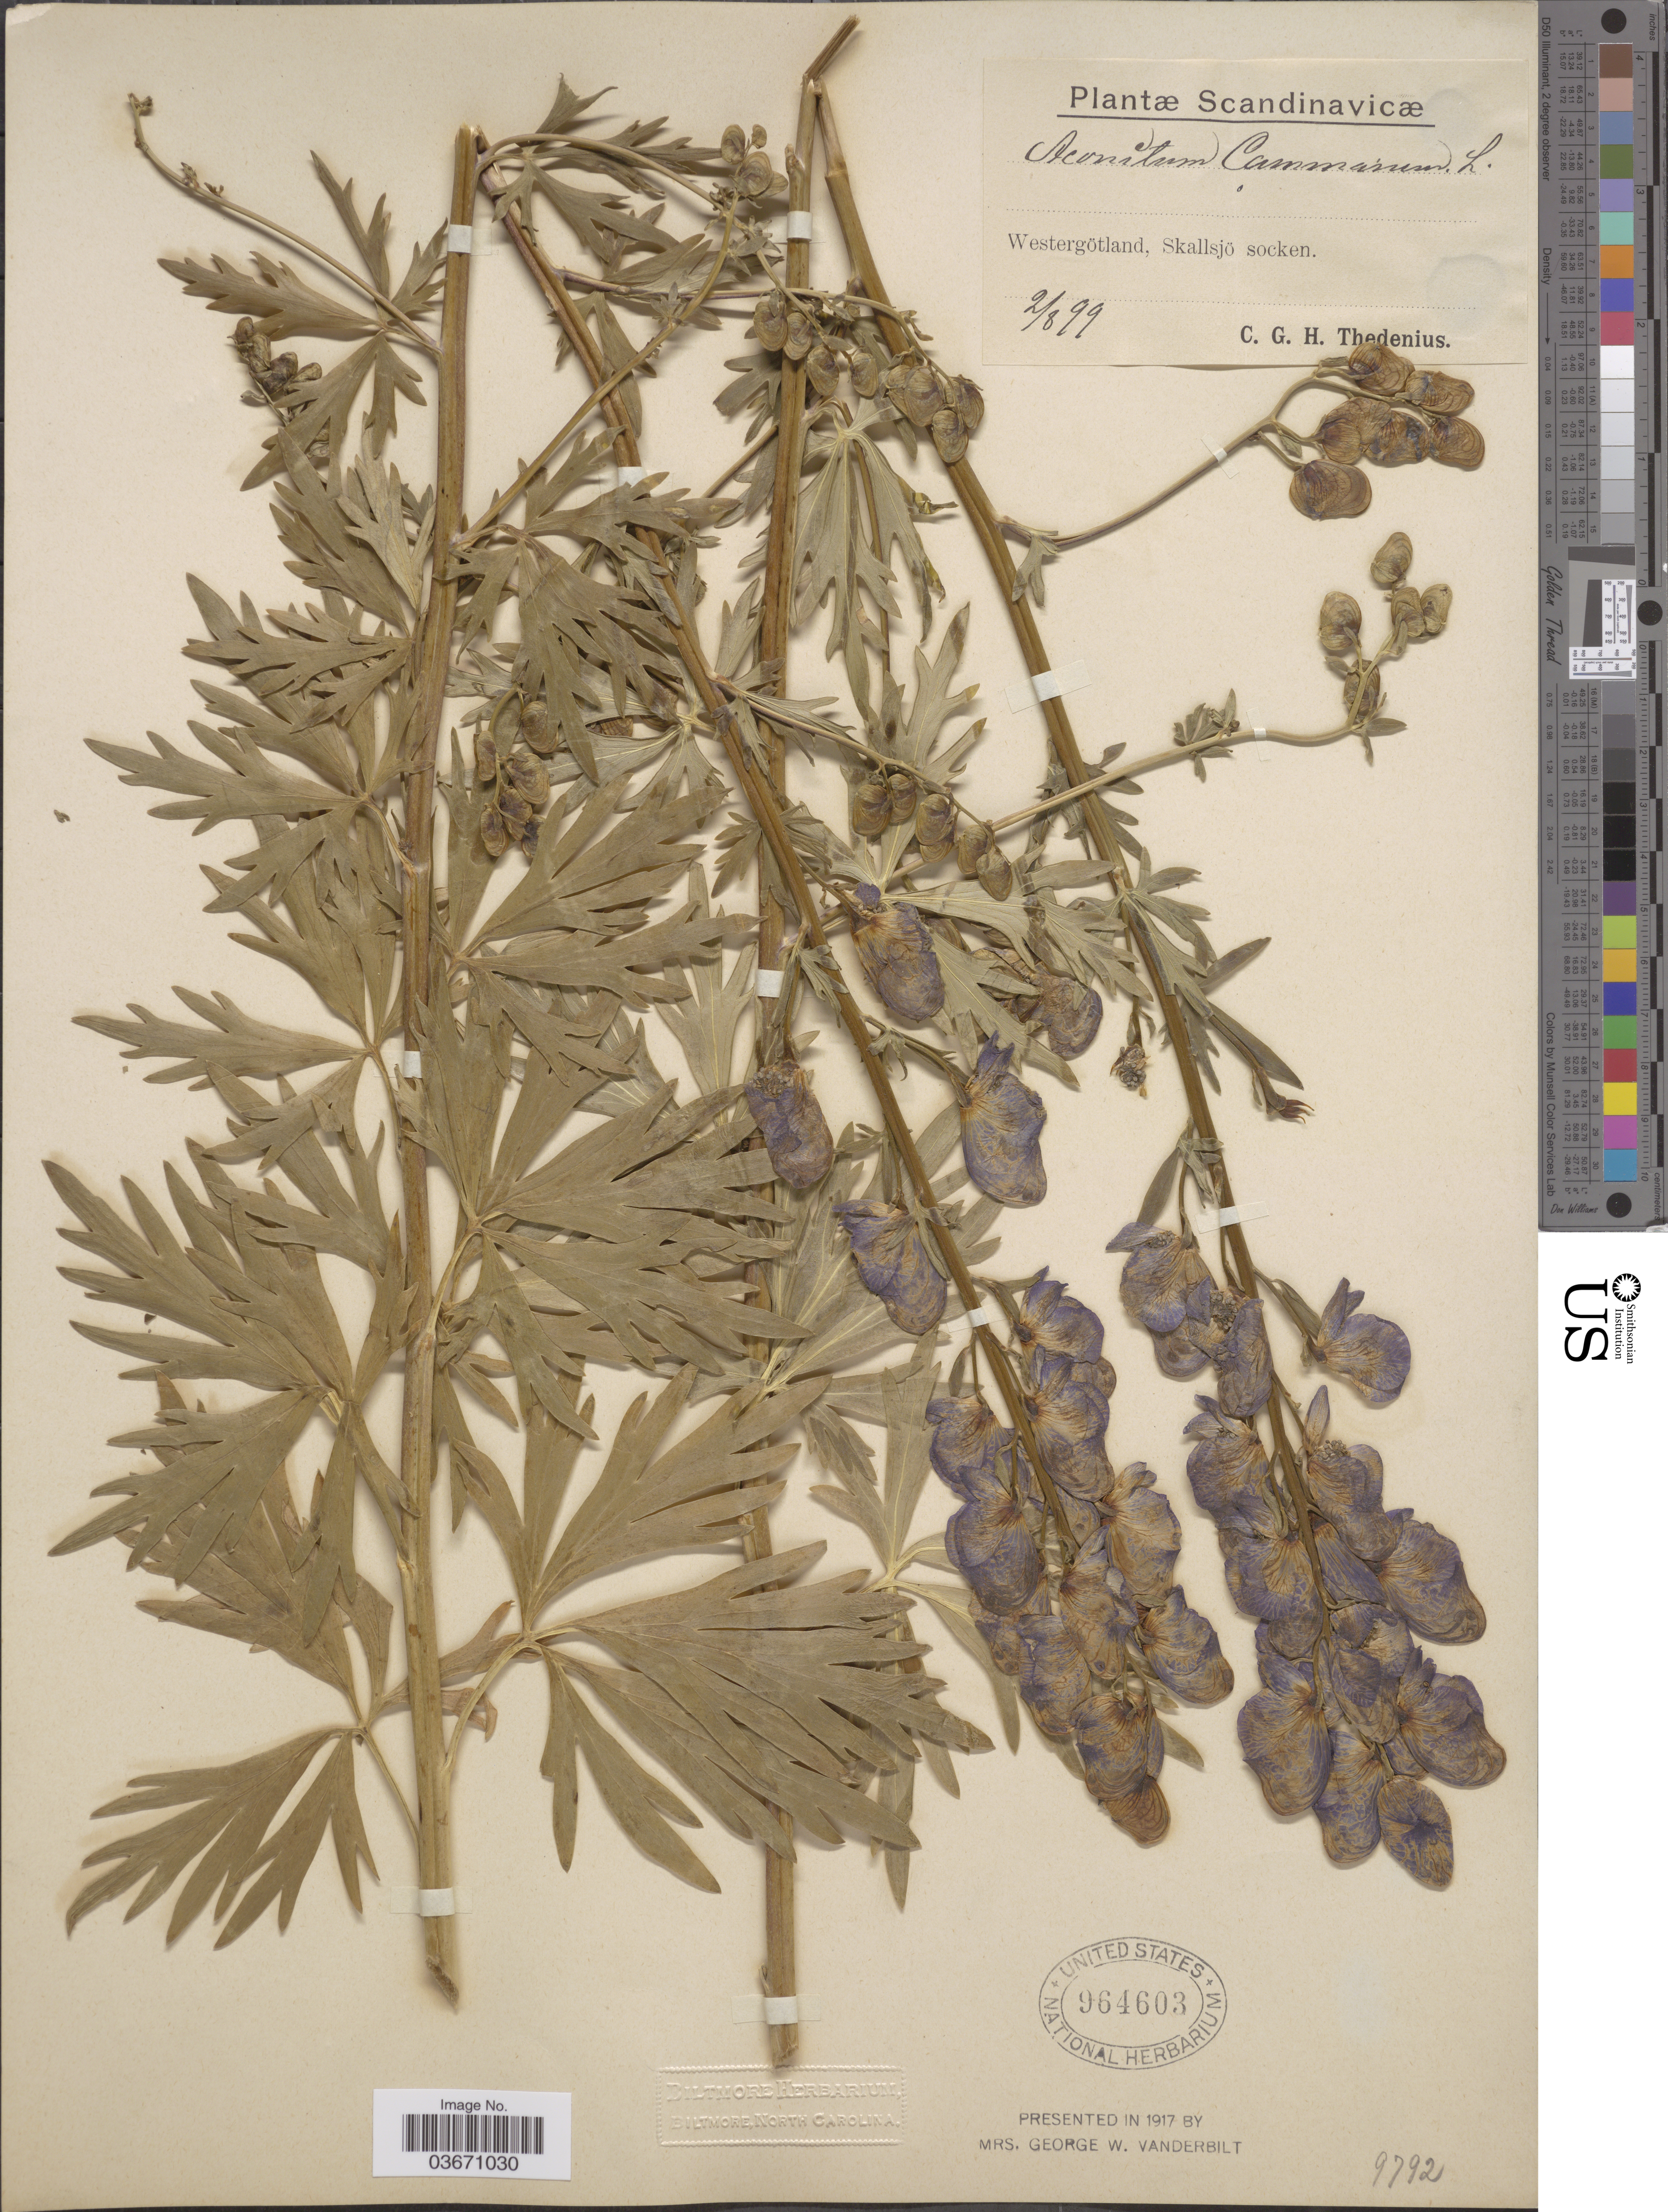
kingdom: Plantae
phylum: Tracheophyta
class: Magnoliopsida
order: Ranunculales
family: Ranunculaceae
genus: Aconitum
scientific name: Aconitum x cammarum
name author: L.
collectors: C. Thedenius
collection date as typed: Transcribed d/m/y: 2/8/99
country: Sweden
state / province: Västra Götaland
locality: Scandinavicæ. Westergötland, Skallsjö socken.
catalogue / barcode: US 964603